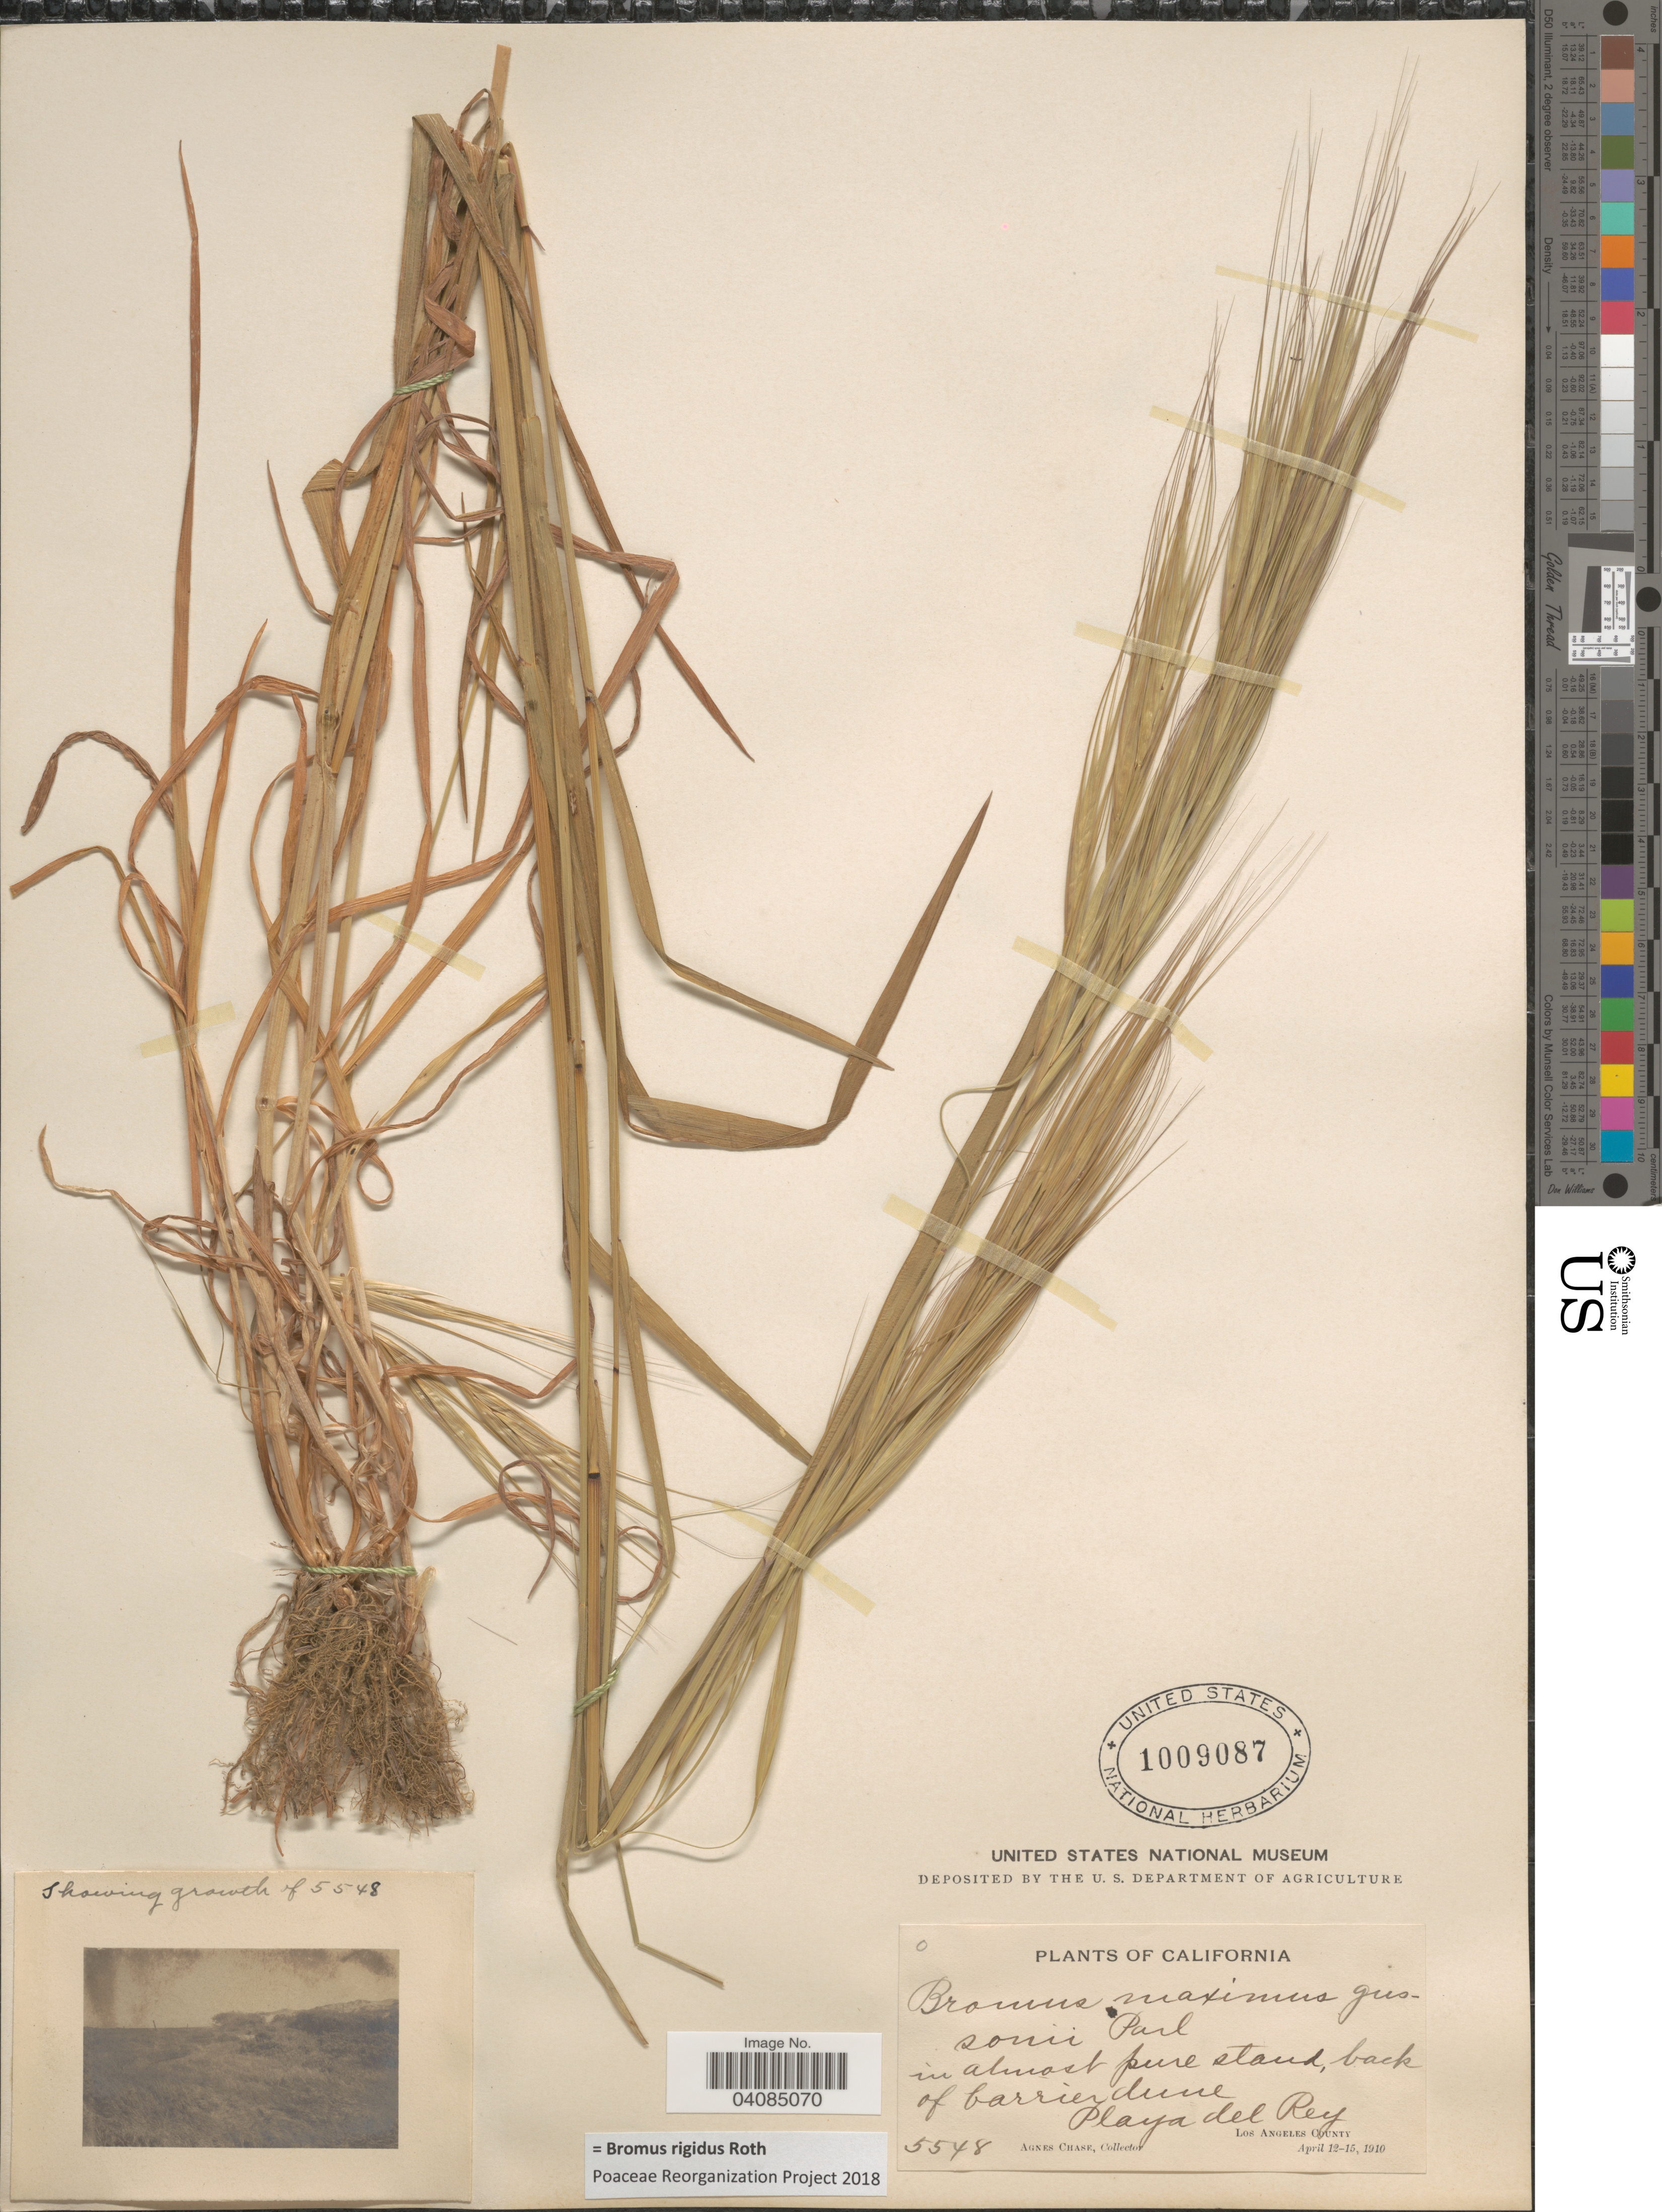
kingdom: Plantae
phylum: Tracheophyta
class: Liliopsida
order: Poales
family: Poaceae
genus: Bromus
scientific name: Bromus rigidus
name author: Roth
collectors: A. Chase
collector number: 5548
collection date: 1910-04-12/1910-04-15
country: United States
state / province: California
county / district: Los Angeles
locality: In almost pure stand, back of barrier dune. Playa del Rey. Los Angeles County.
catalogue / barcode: US 1009087